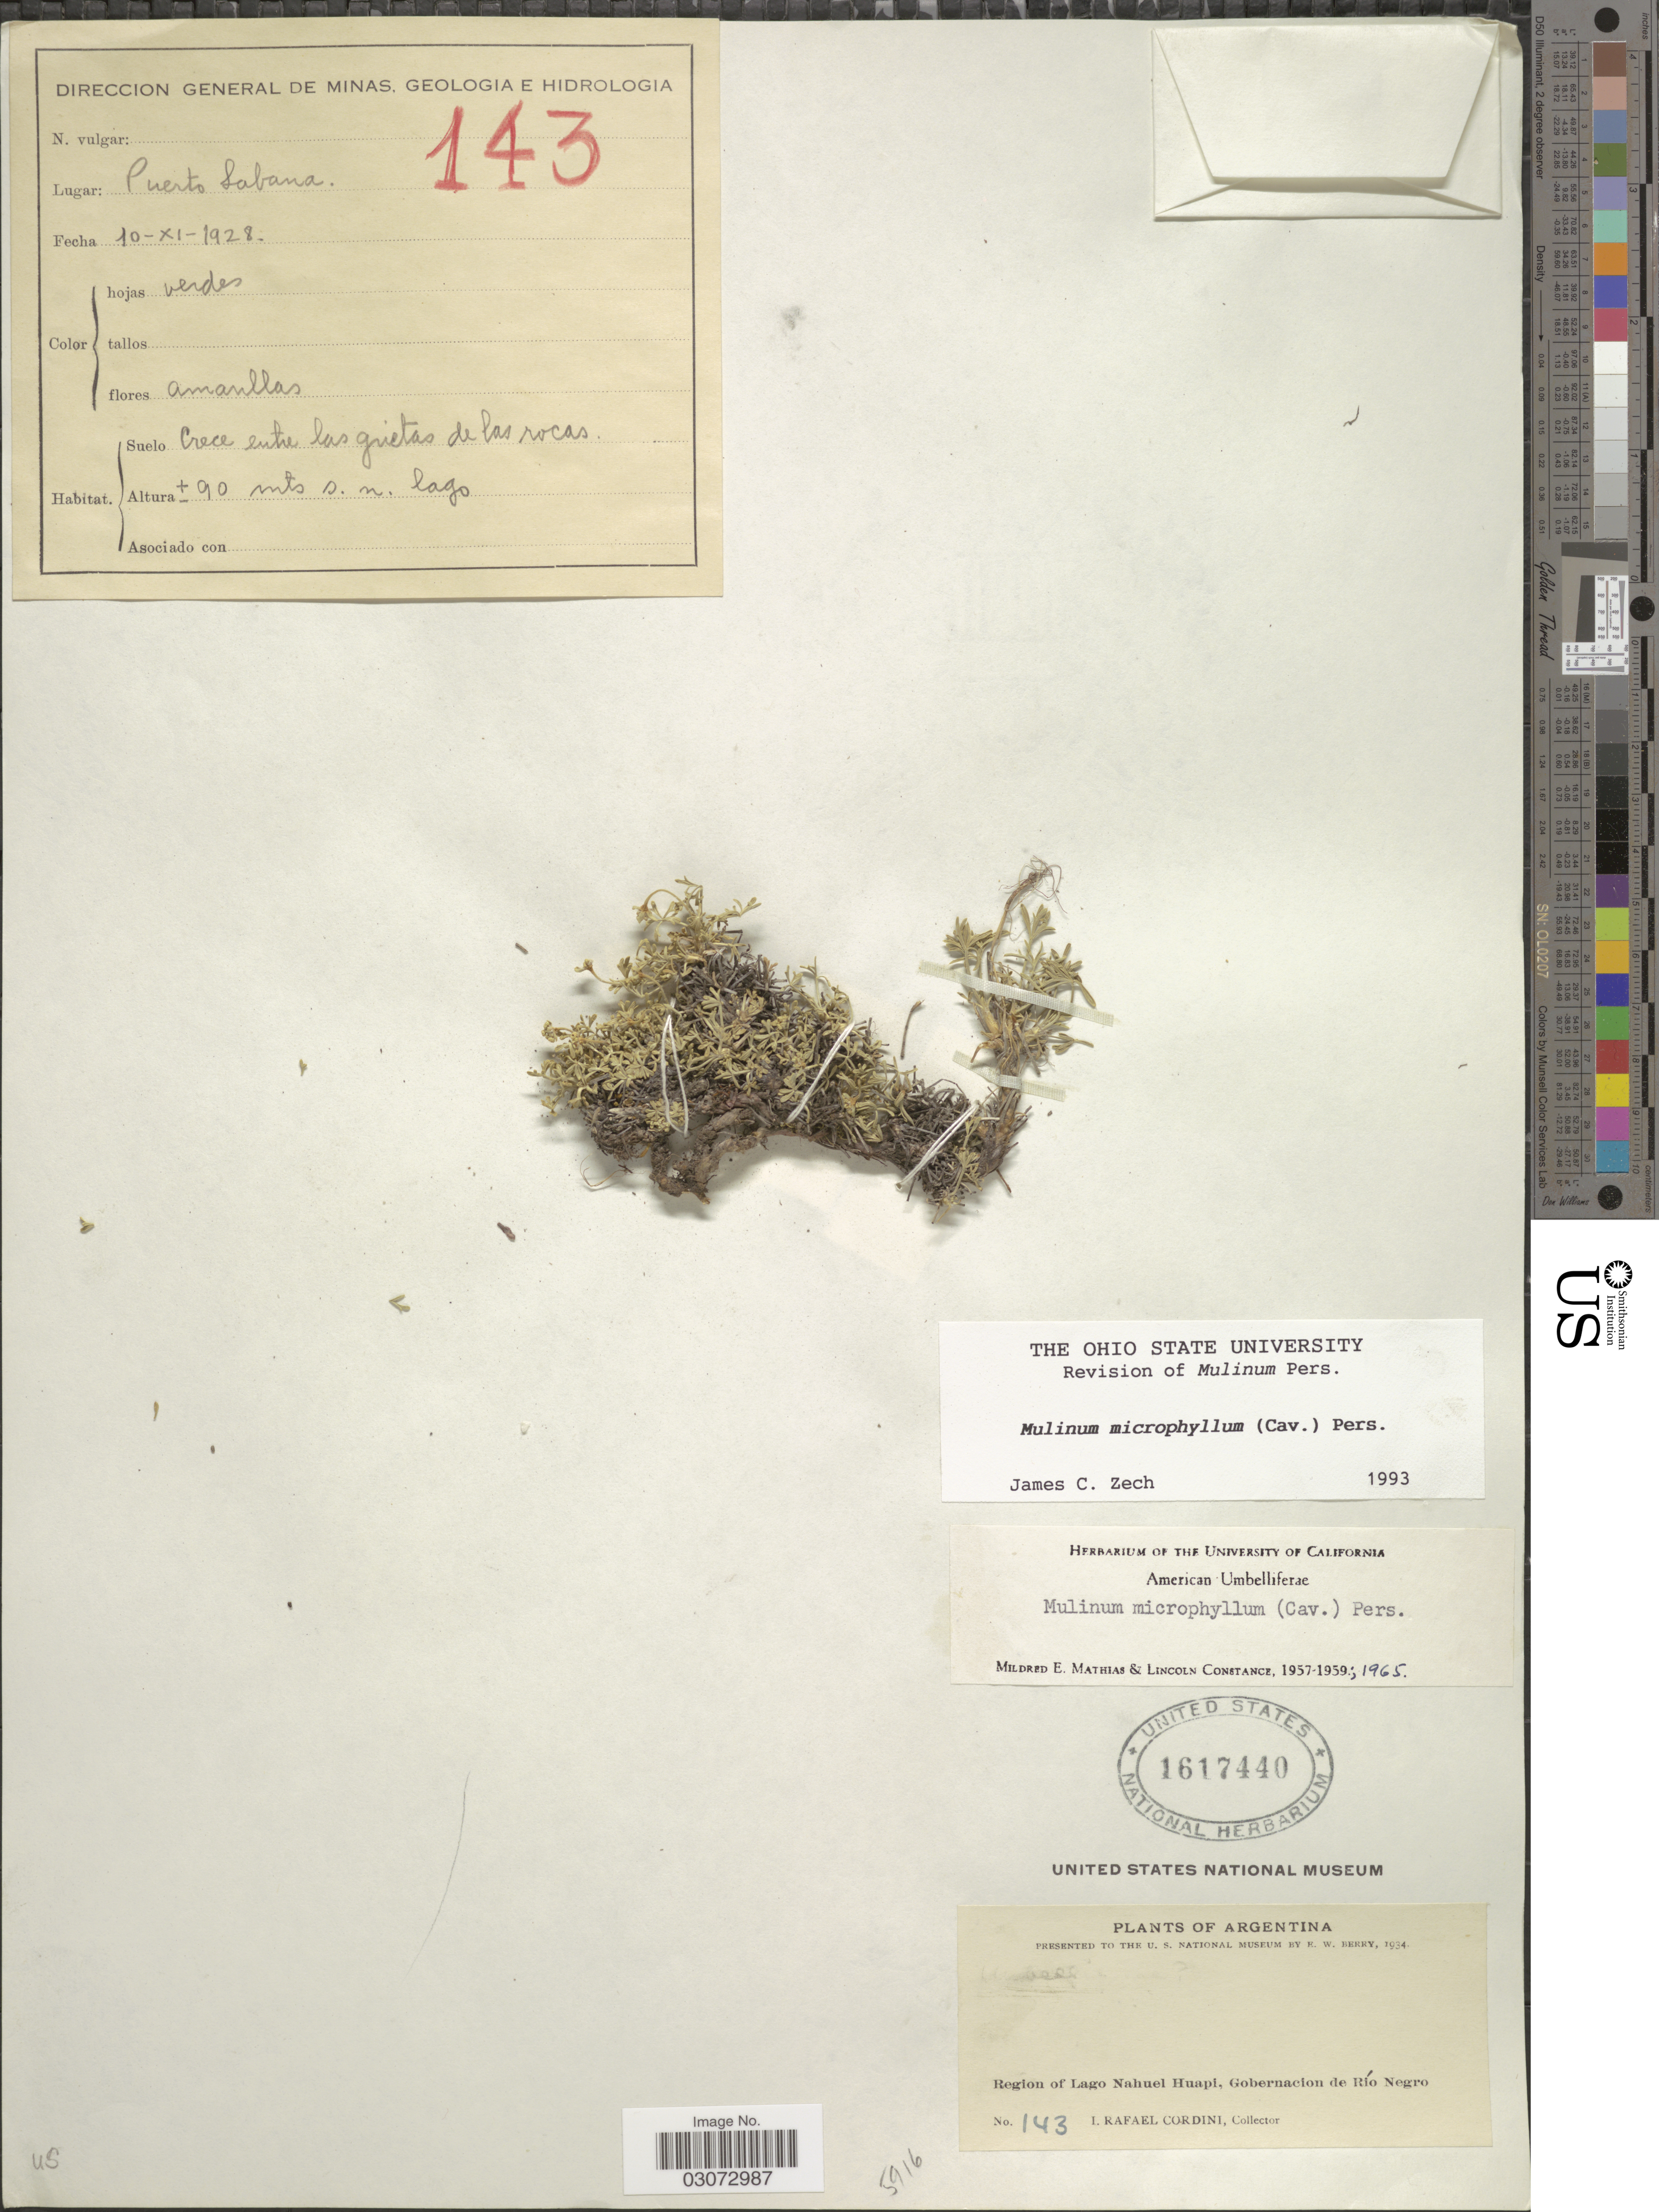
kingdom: Plantae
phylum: Tracheophyta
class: Magnoliopsida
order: Apiales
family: Apiaceae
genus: Mulinum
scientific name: Mulinum microphyllum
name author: Pers.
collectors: I. Cordini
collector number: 143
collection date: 1928-11-11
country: Argentina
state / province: Rio Negro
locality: Region of Lago Nahuel Huapi, Gobernacion de Río Negro. Puerto Labana.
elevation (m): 90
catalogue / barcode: US 1617440